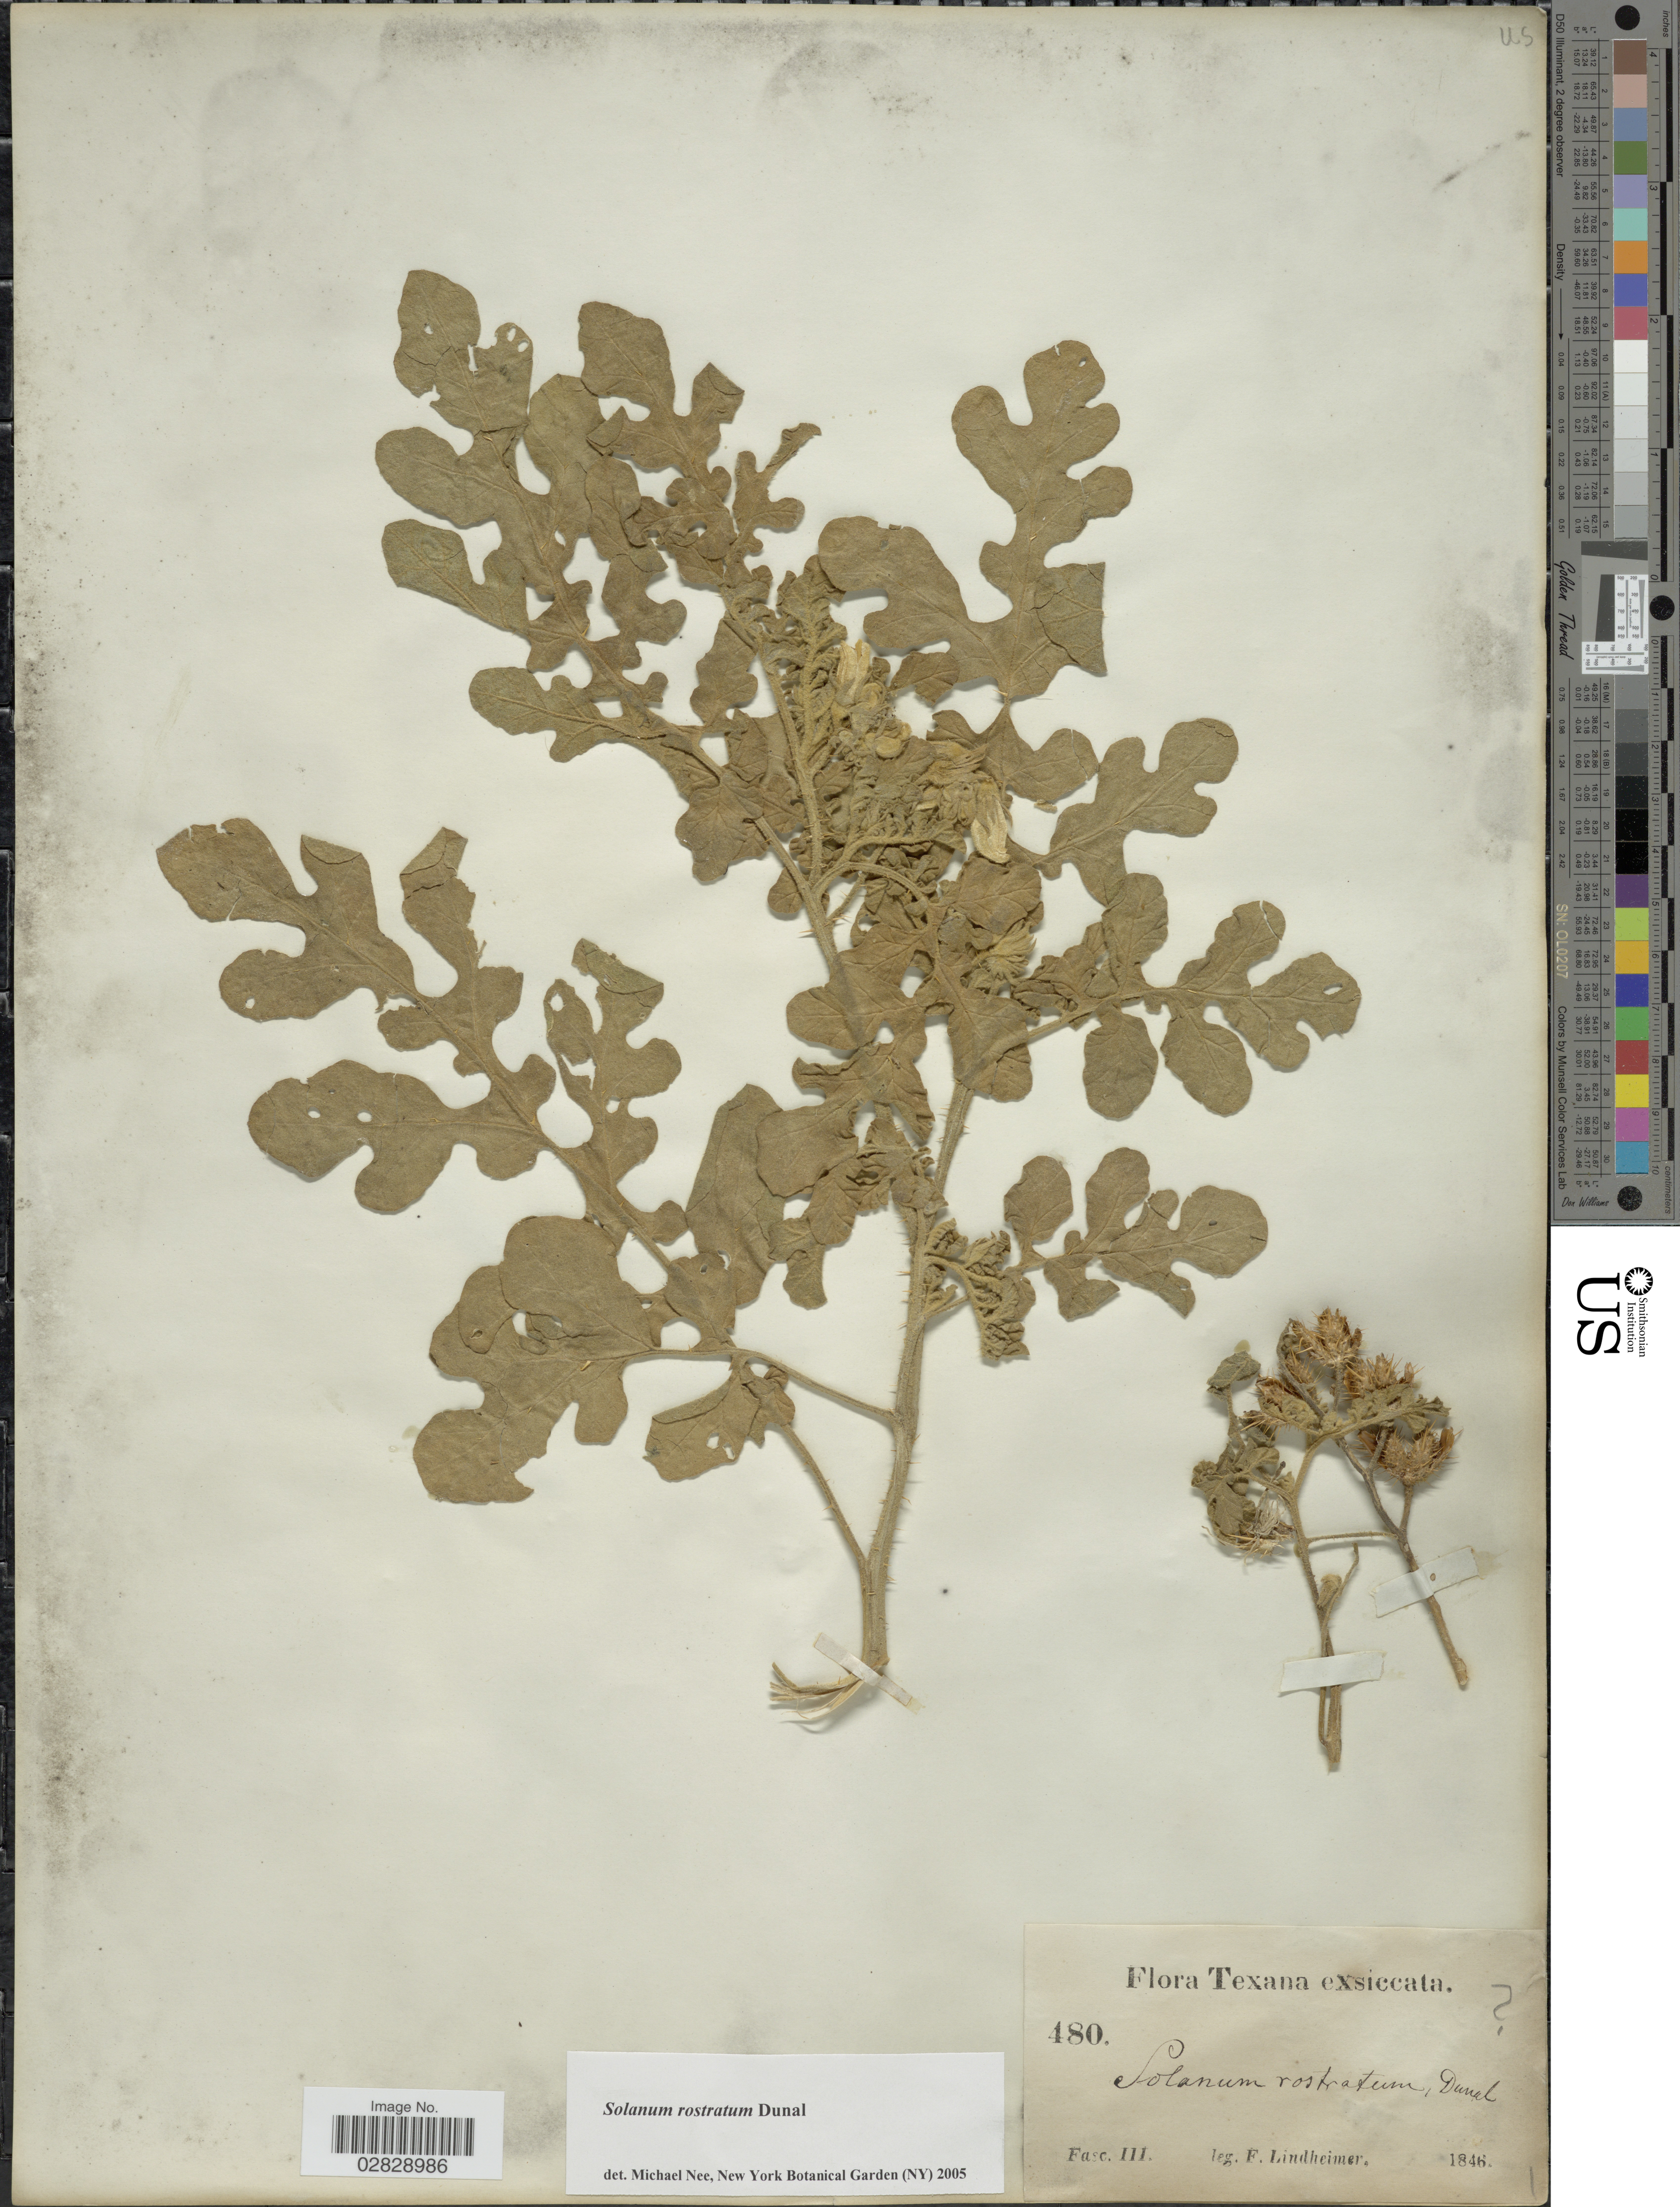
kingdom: Plantae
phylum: Tracheophyta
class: Magnoliopsida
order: Solanales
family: Solanaceae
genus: Solanum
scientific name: Solanum rostratum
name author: Dunal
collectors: F. Lindheimer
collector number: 480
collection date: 1846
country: United States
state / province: Texas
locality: Texana. Fasc. III.